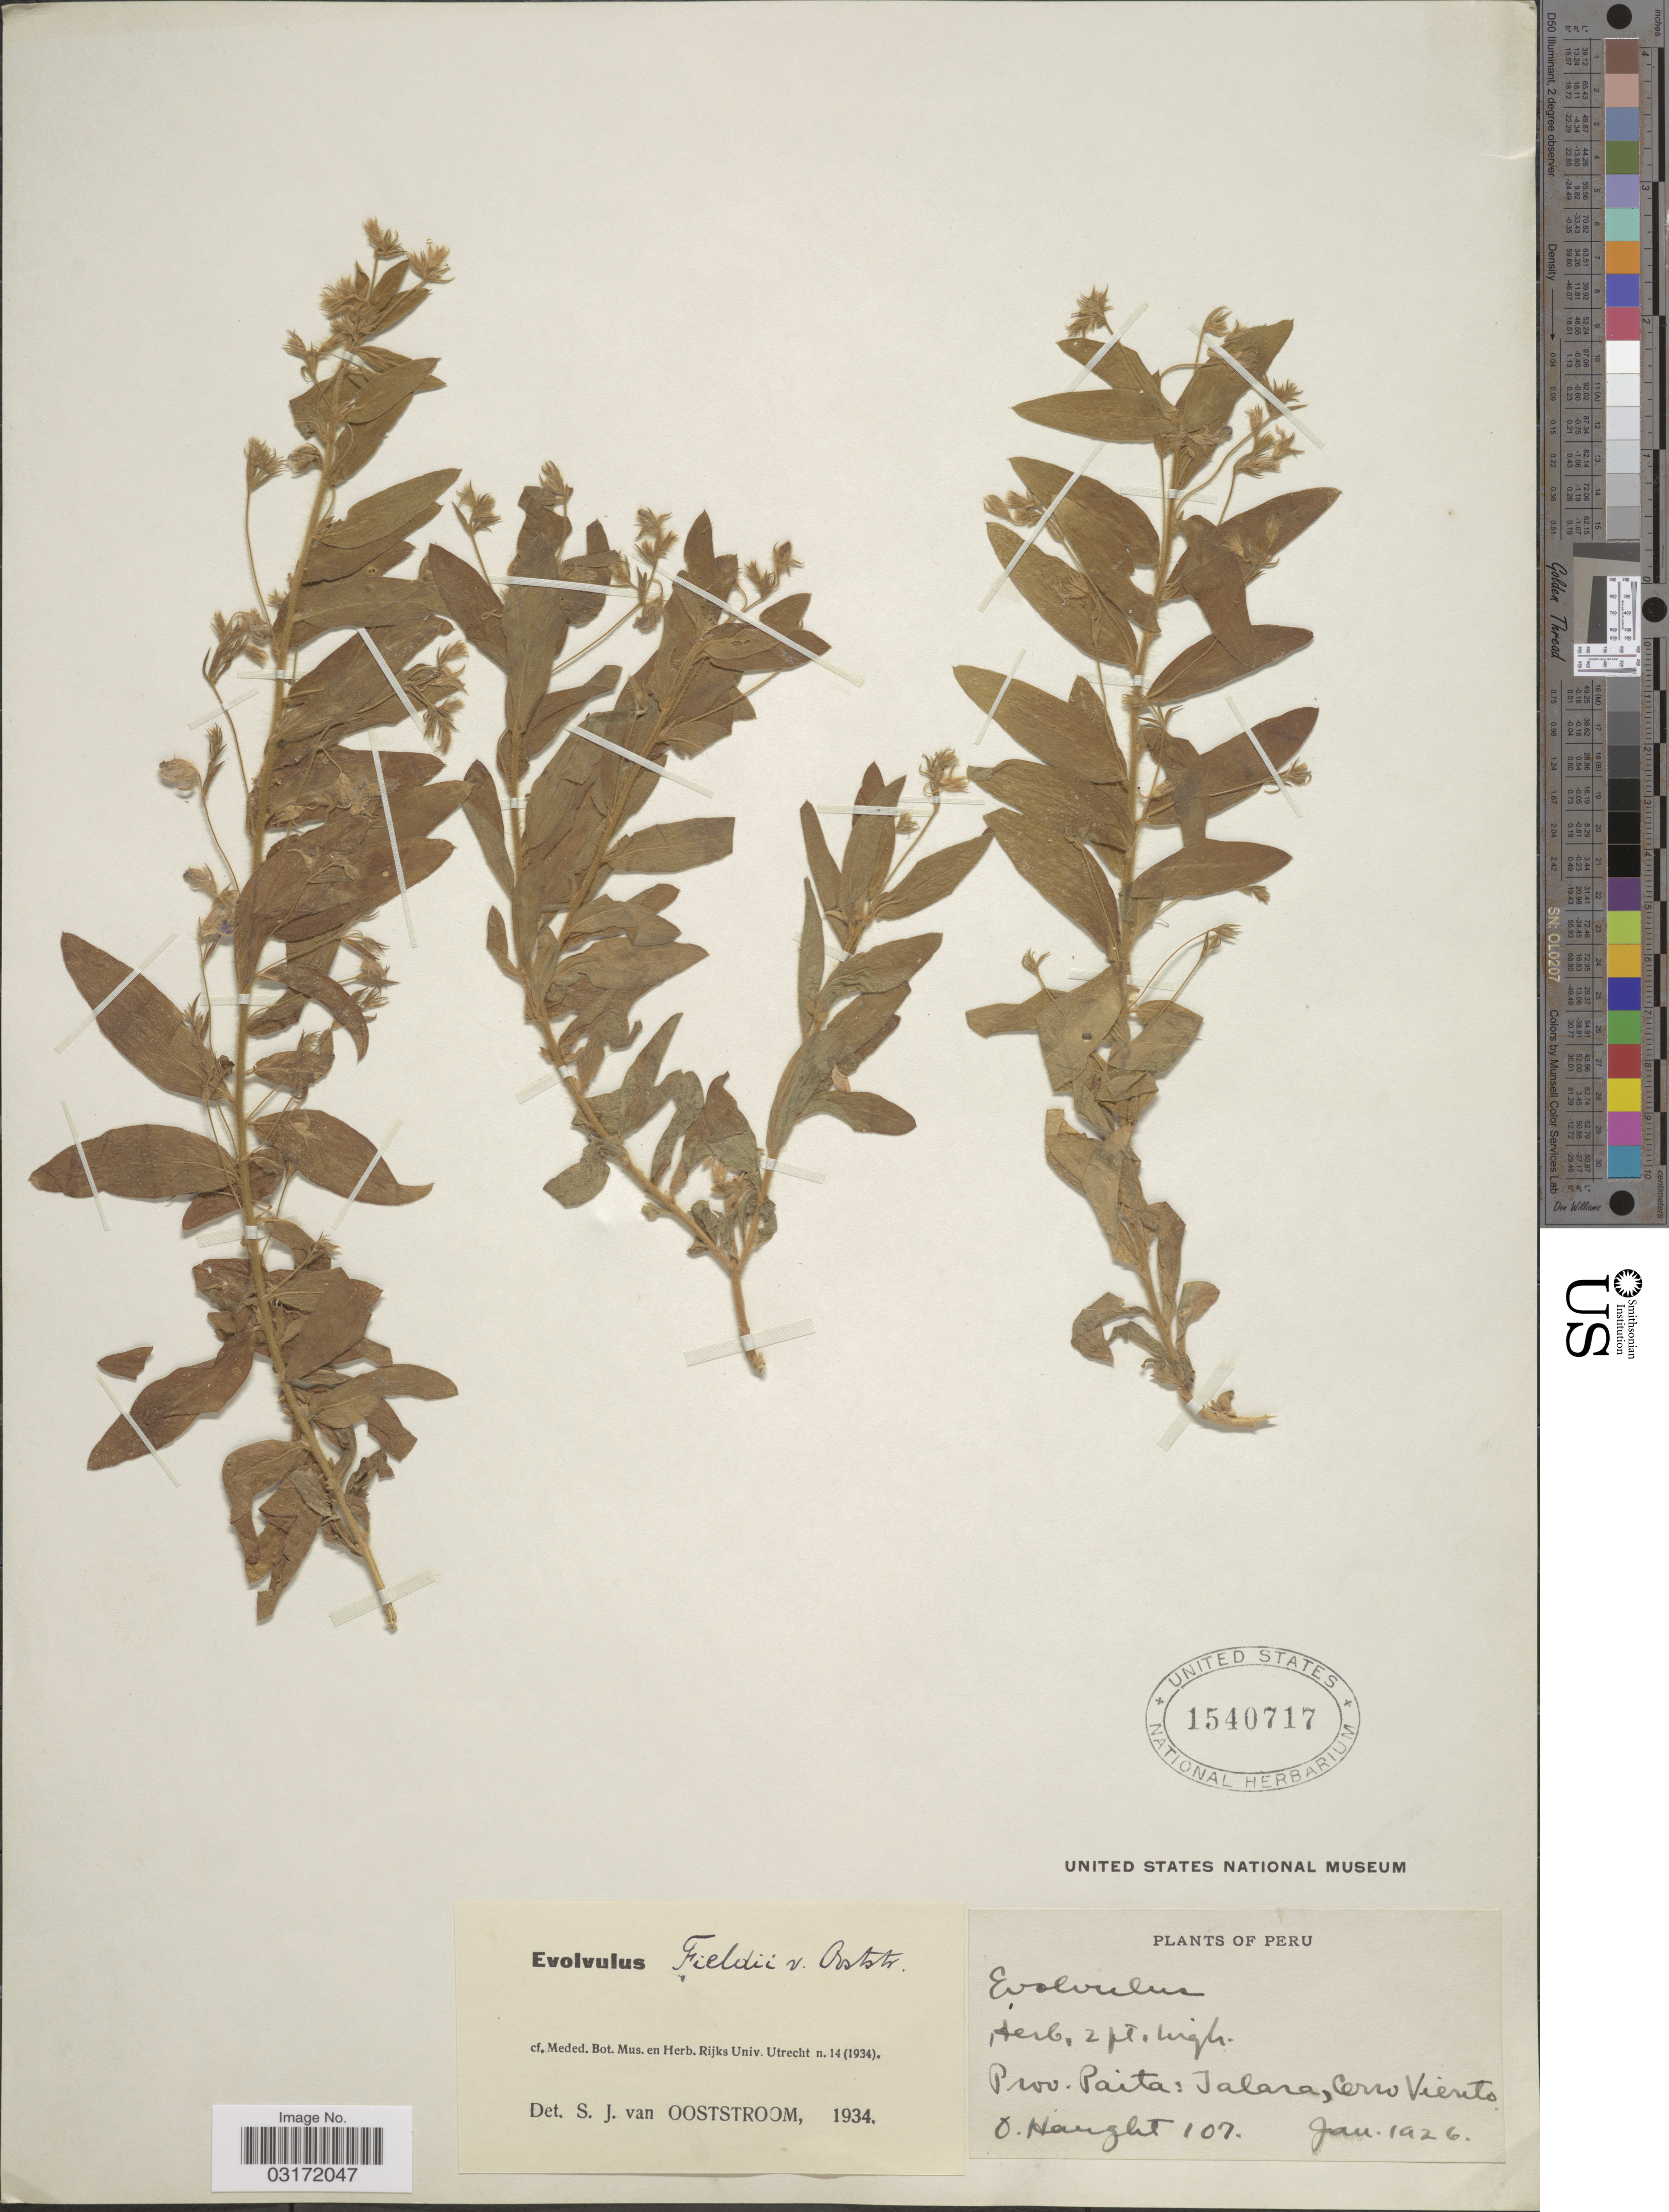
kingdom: Plantae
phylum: Tracheophyta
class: Magnoliopsida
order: Solanales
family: Convolvulaceae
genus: Evolvulus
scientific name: Evolvulus fieldii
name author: Ooststr.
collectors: O. Haught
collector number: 107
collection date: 1926-01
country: Peru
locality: Prov. Paita: Jalara, Cerro Viento.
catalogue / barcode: US 1540717